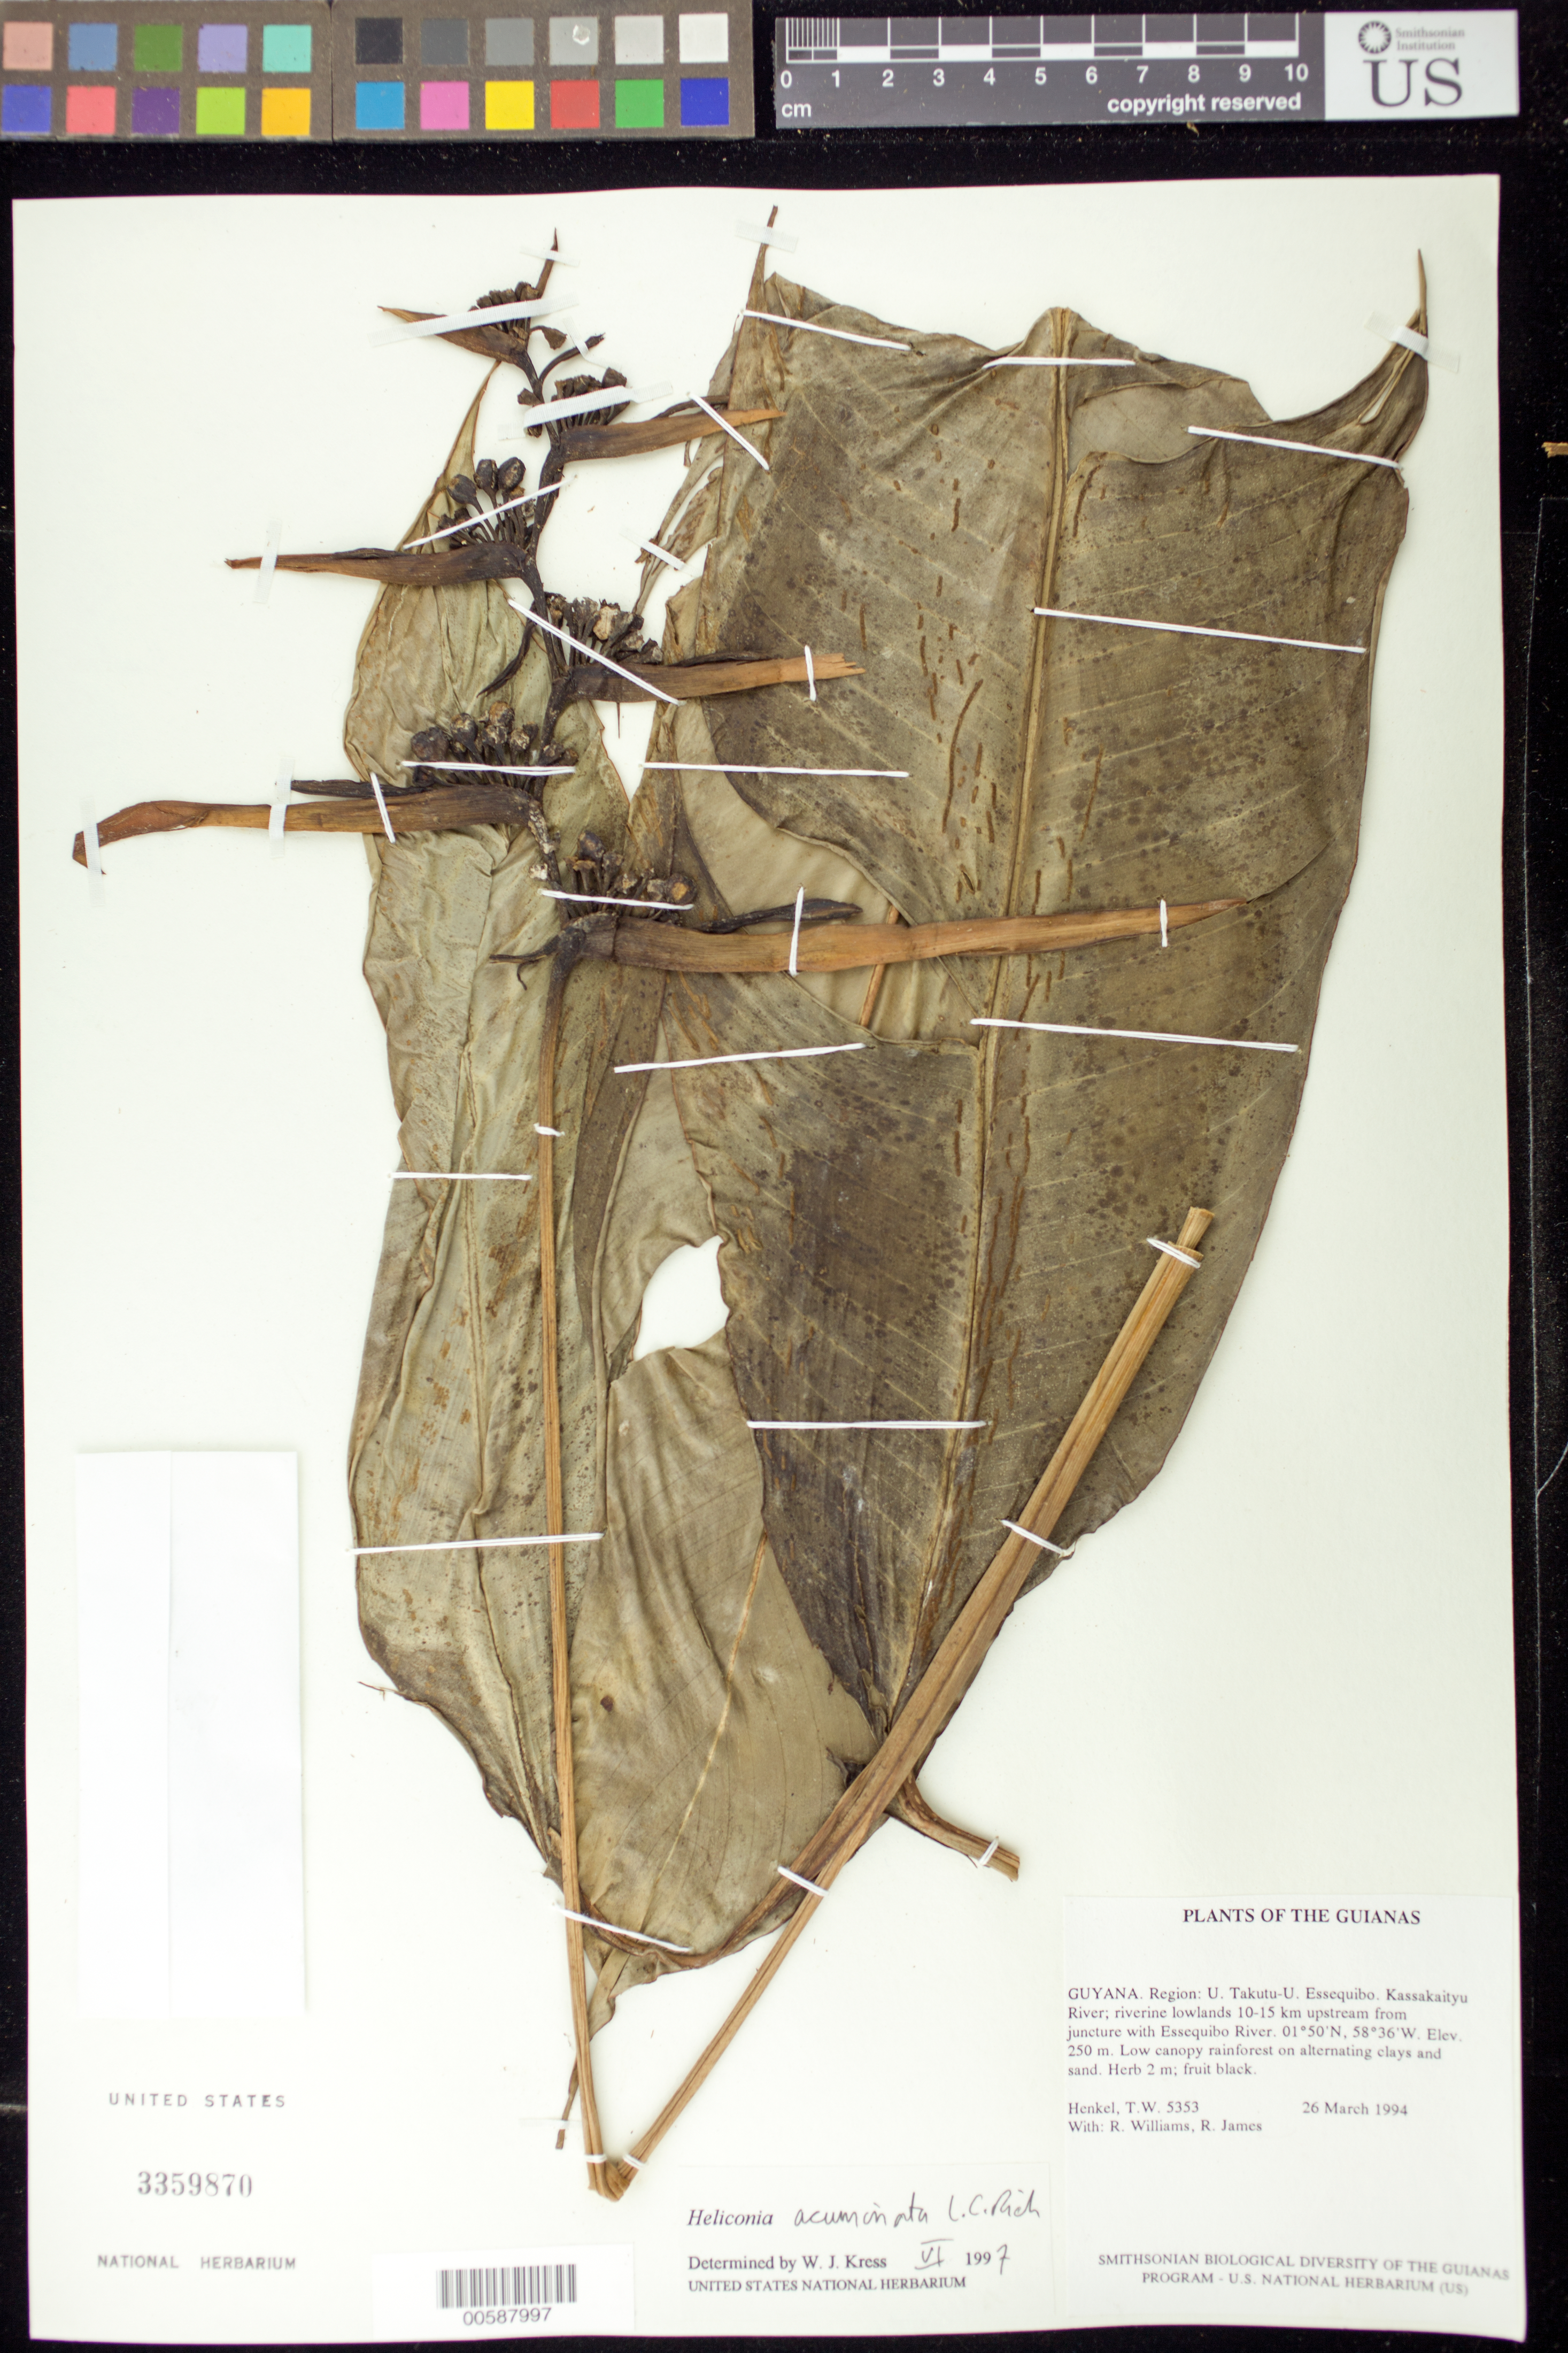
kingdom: Plantae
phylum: Tracheophyta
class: Liliopsida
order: Zingiberales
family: Heliconiaceae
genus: Heliconia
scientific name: Heliconia acuminata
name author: A. Rich.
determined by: Kress, W. J., (US), Smithsonian Institution - National Museum of Natural History (UNITED STATES)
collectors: T. Henkel, R. Williams & R. James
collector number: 5353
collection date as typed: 26 March 1994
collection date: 1994-03-26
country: Guyana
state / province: U. Takutu-U. Essequibo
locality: Kassakaityu River 10-15 km upstream from juncture with Essequibo River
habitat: Riverine lowlands. Low canopy rainforest on alternating clays and sand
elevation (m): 250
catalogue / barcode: US 3359870